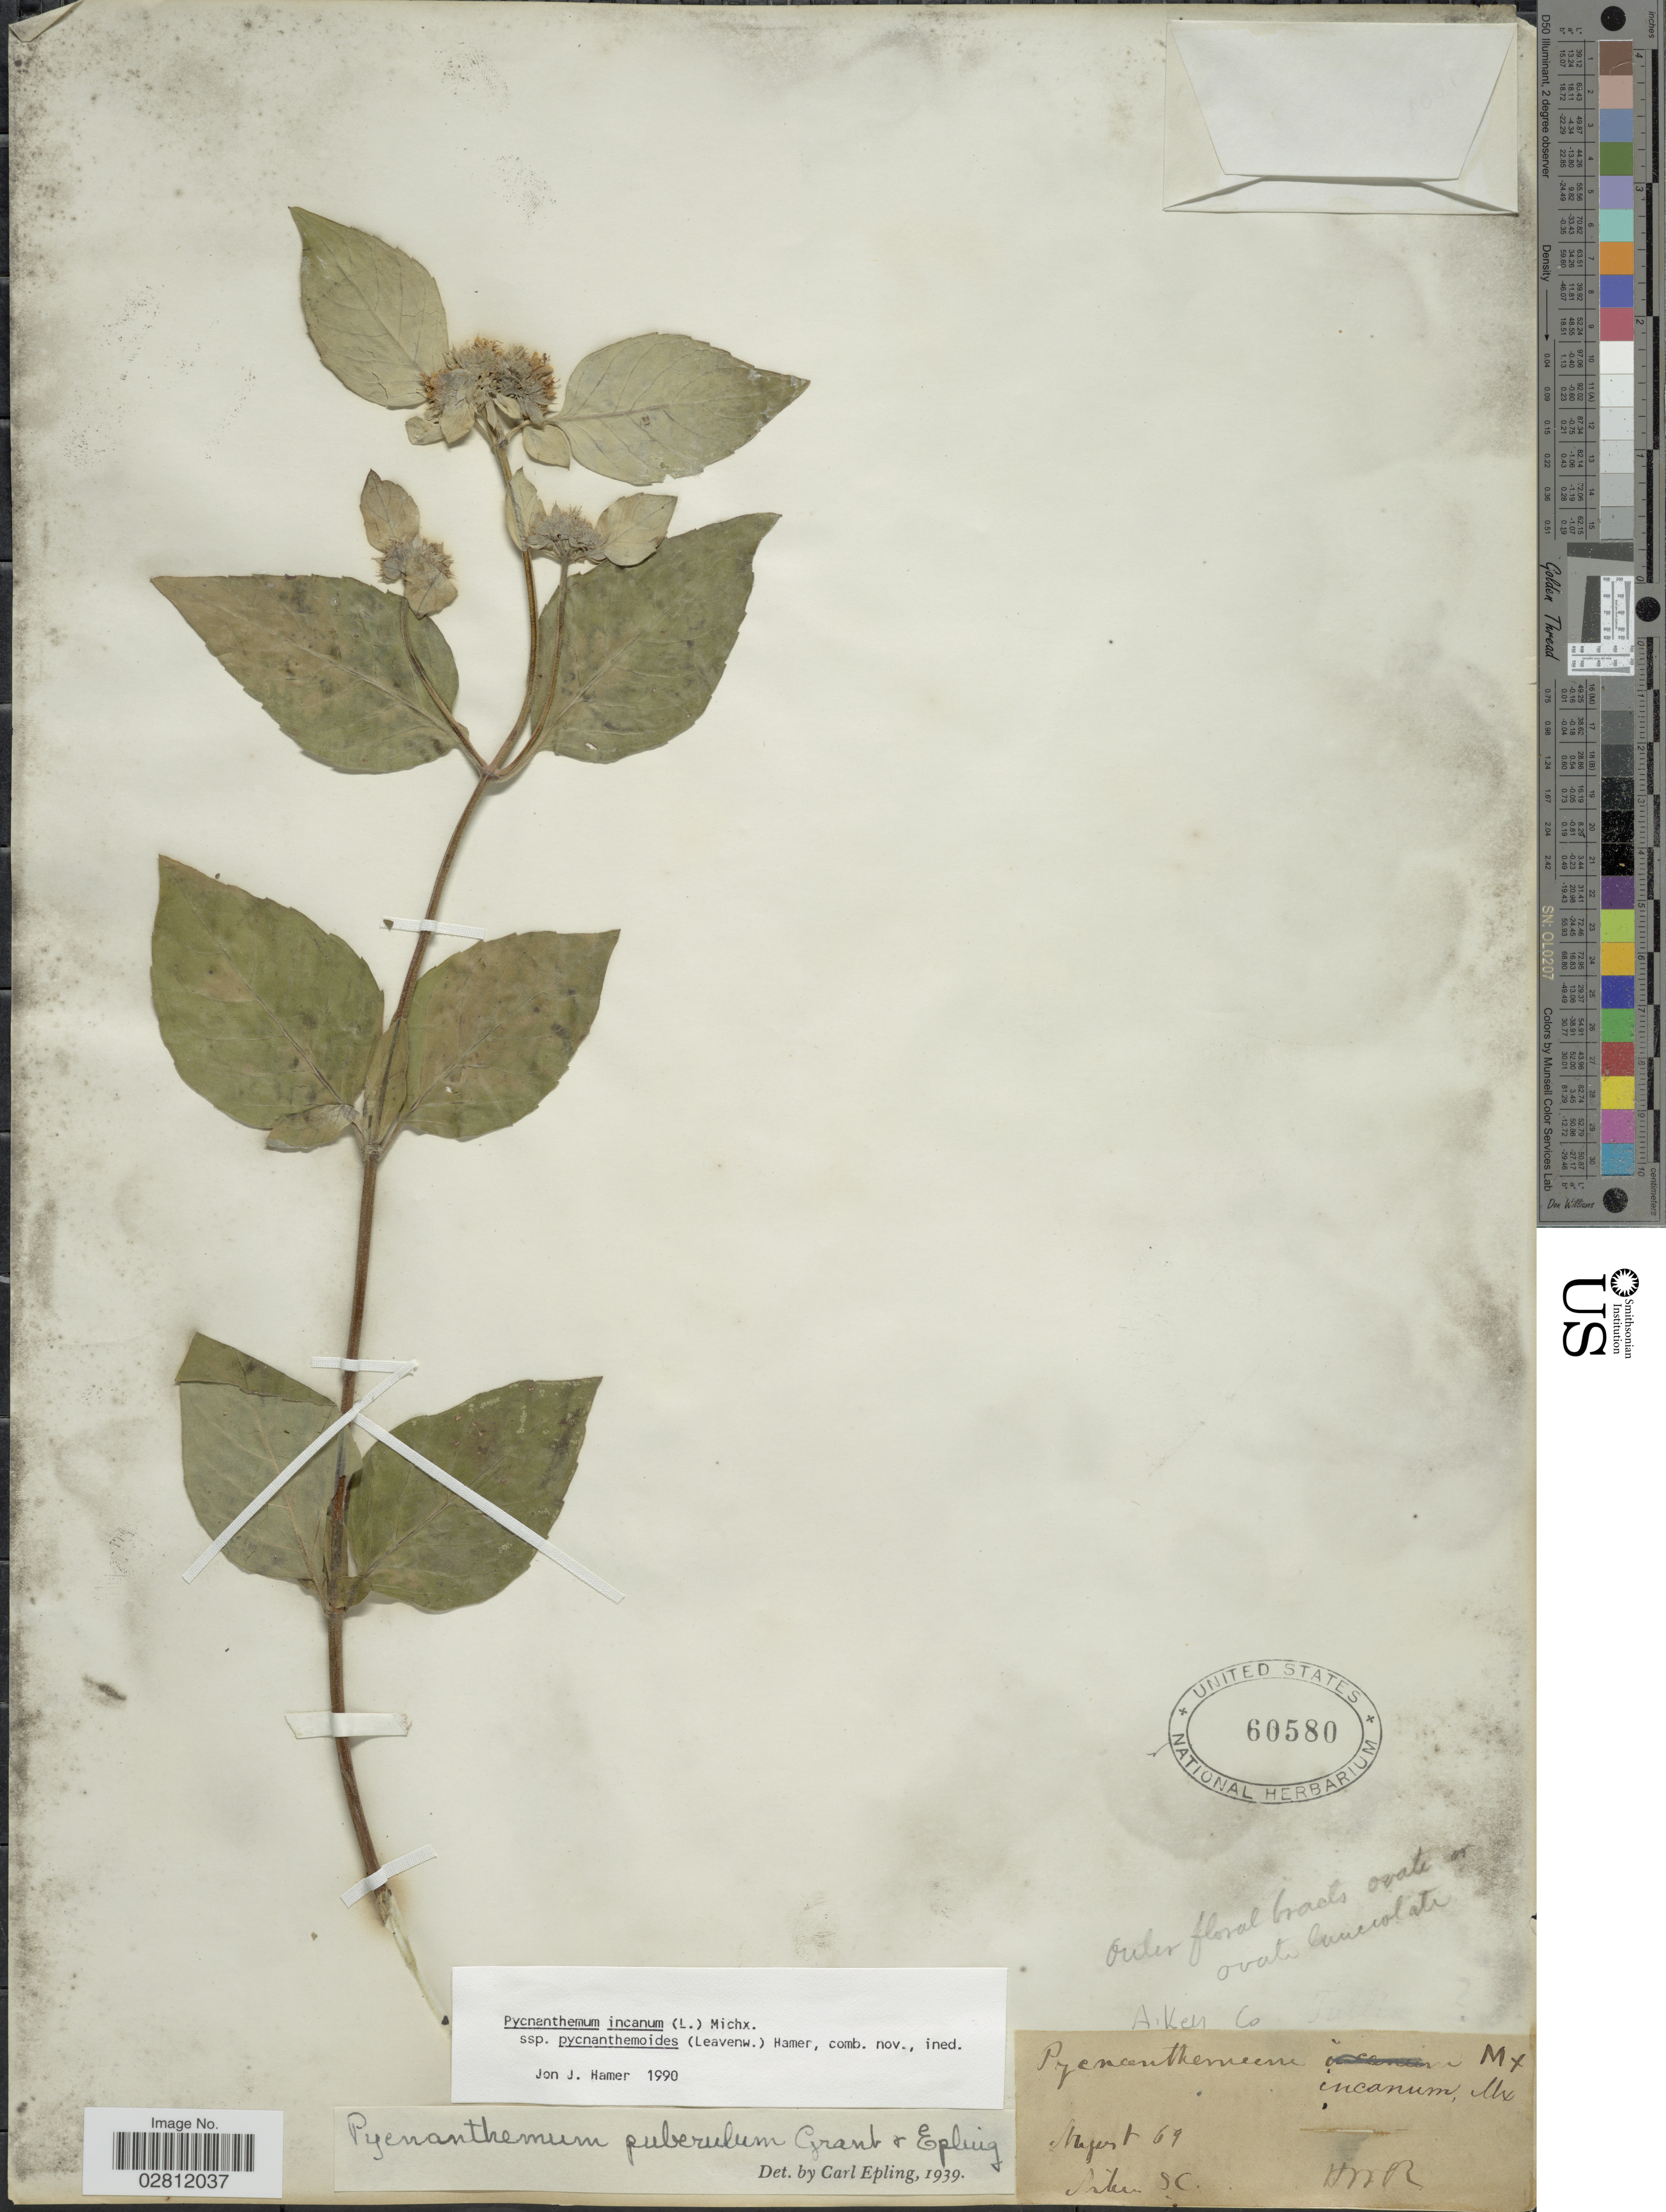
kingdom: Plantae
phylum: Tracheophyta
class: Magnoliopsida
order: Lamiales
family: Lamiaceae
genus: Pycnanthemum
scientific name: Pycnanthemum incanum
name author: (L.) Michx.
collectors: H. W. R.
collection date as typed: Transcribed d/m/y: /8/69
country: United States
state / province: South Carolina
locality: Aiken Co.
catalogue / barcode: US 60580